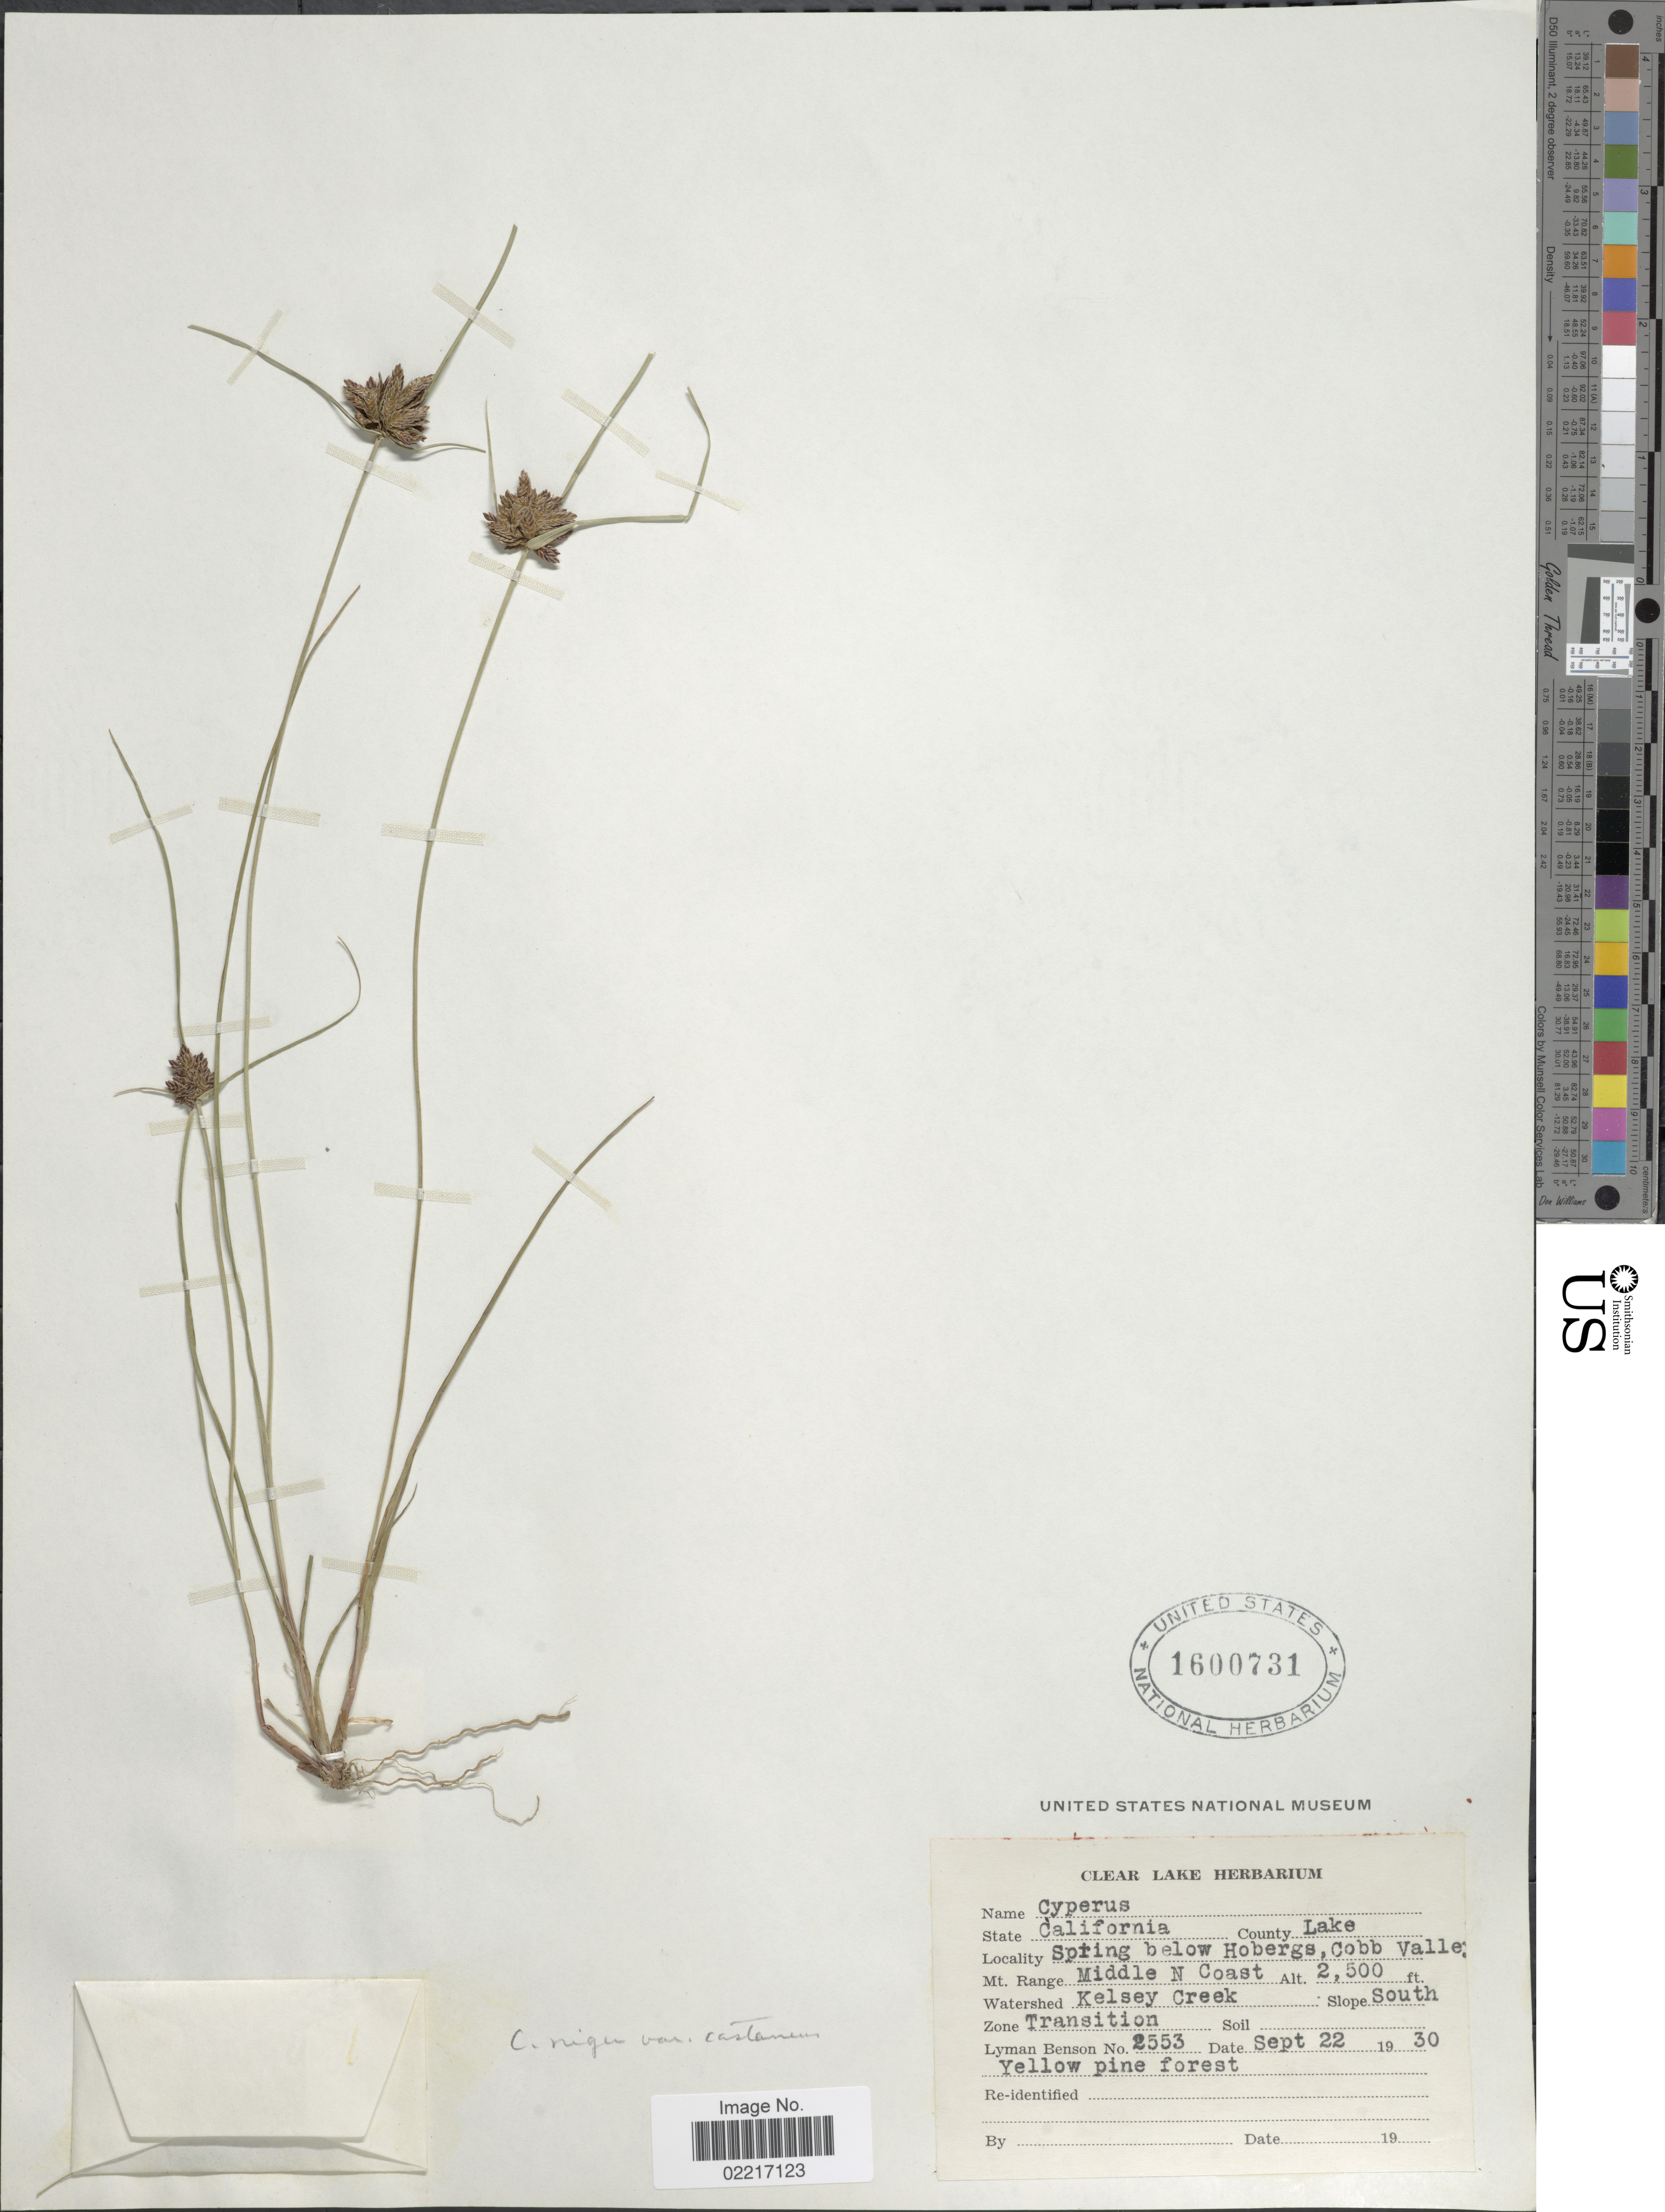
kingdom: Plantae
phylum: Tracheophyta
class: Liliopsida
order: Poales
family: Cyperaceae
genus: Cyperus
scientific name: Cyperus niger var. castaneus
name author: (S. Watson) Kük.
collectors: L. D. Benson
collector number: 2553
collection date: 1930-09-22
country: United States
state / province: California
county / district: Lake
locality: County Lake, Spring below Hoberges, Cobb Valley, Middle N Coast, Kelsey Creek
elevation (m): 762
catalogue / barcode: US 1600731